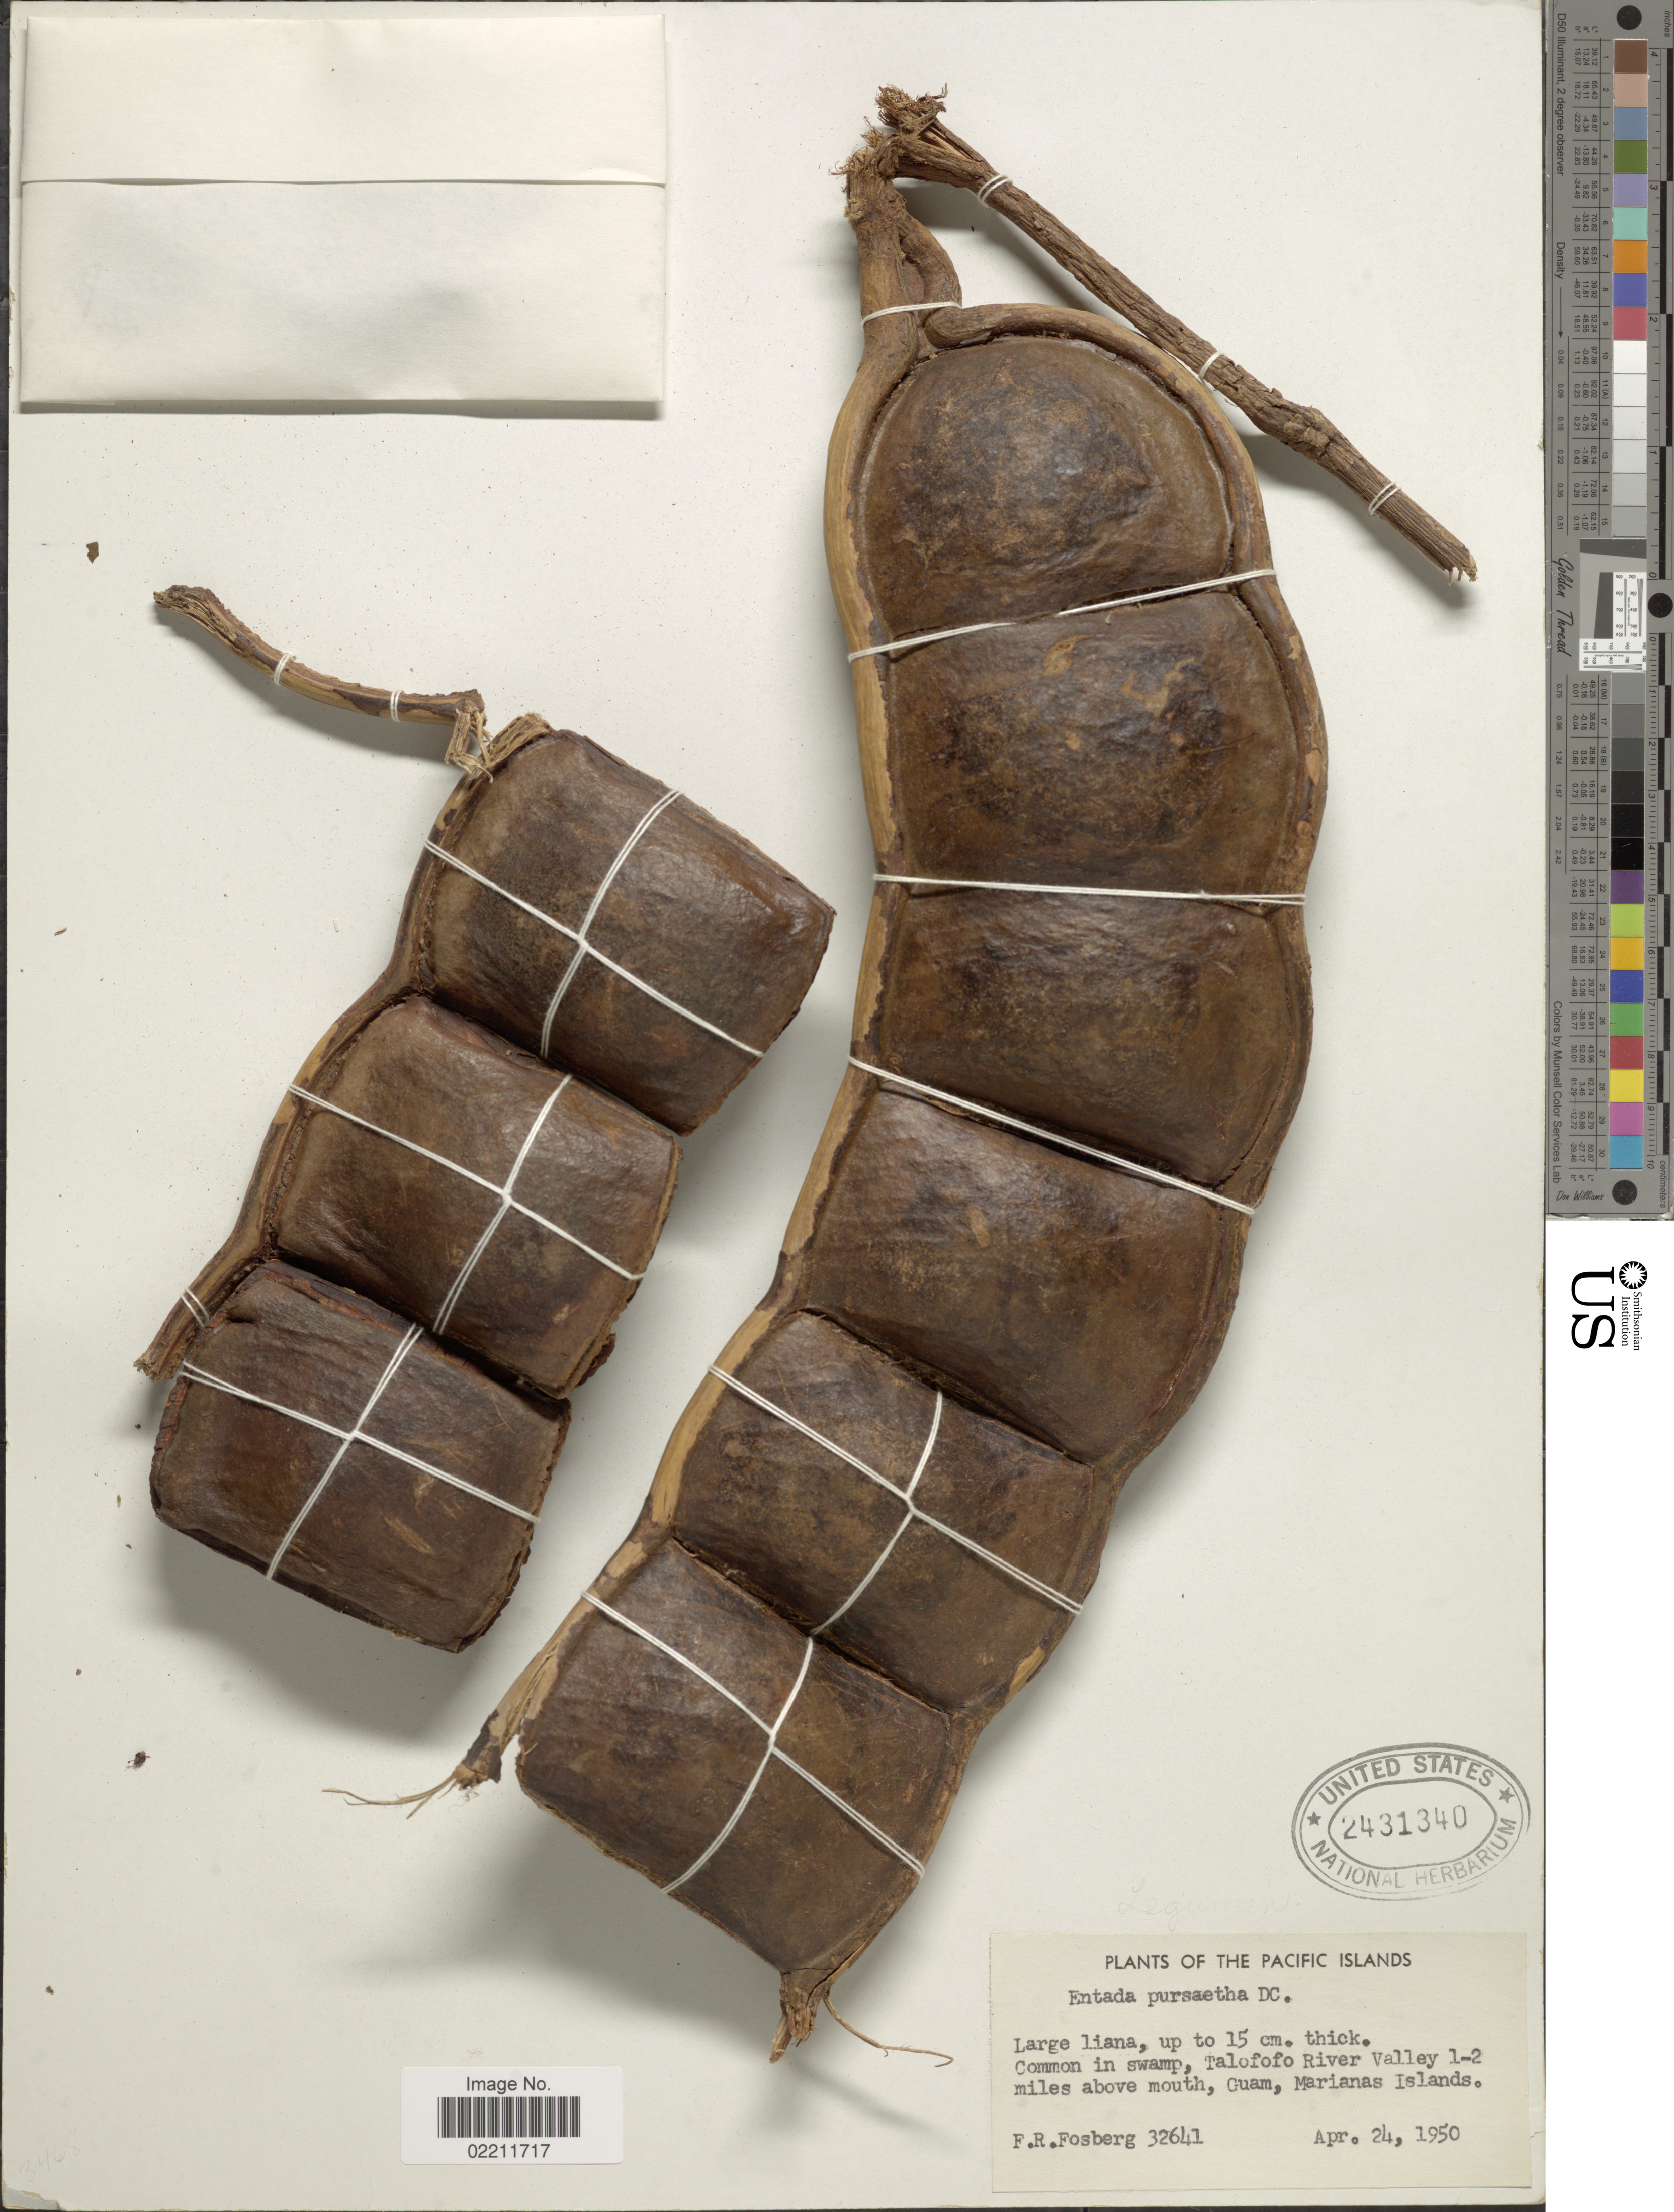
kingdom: Plantae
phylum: Tracheophyta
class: Magnoliopsida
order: Fabales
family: Fabaceae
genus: Entada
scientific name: Entada pursaetha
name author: DC.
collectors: F. R. Fosberg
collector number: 32641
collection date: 1950-04-24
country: Guam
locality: Talofofo River Valley 1-2 miles above mouth, Guam, Marianas Islands.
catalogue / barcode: US 2431340